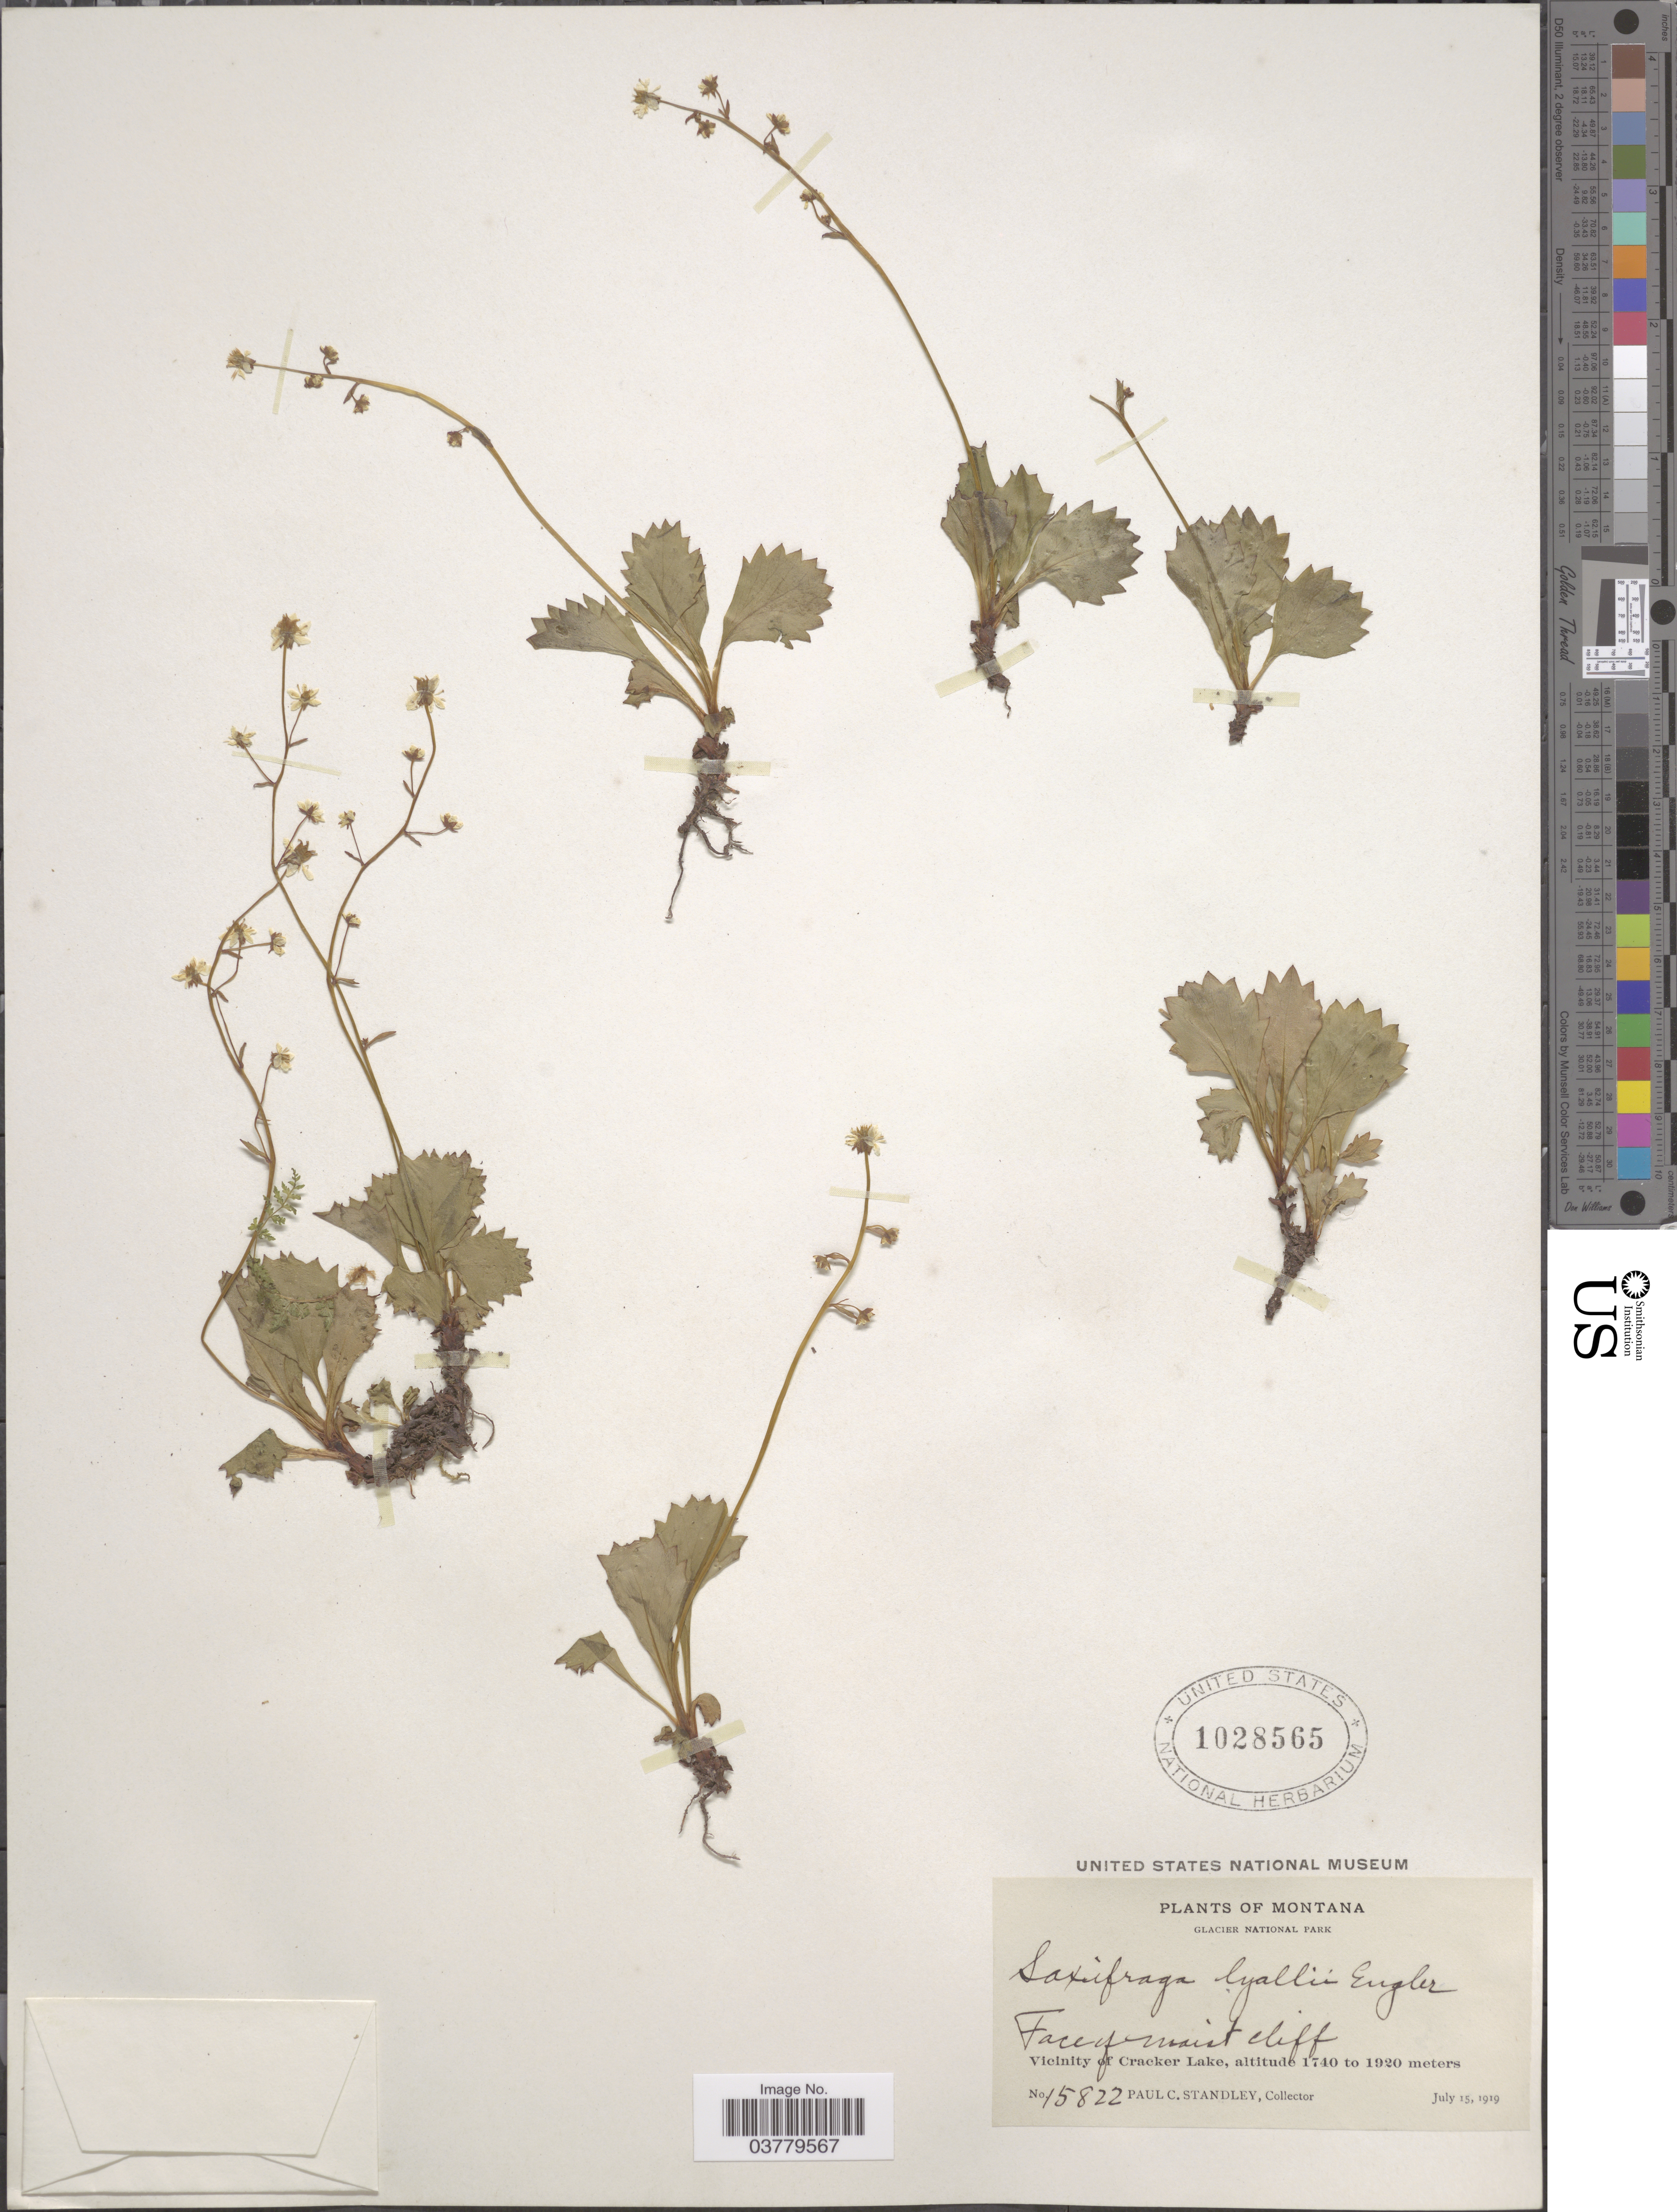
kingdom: Plantae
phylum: Tracheophyta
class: Magnoliopsida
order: Saxifragales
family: Saxifragaceae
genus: Micranthes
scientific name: Micranthes lyalii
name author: (Engl.) Small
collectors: P. C. Standley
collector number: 15822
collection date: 1919-07-15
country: United States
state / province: Montana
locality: Glacier National Park. Face of moist cliff. Vicinity of Cracker Lake.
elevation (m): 1740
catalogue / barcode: US 1028565